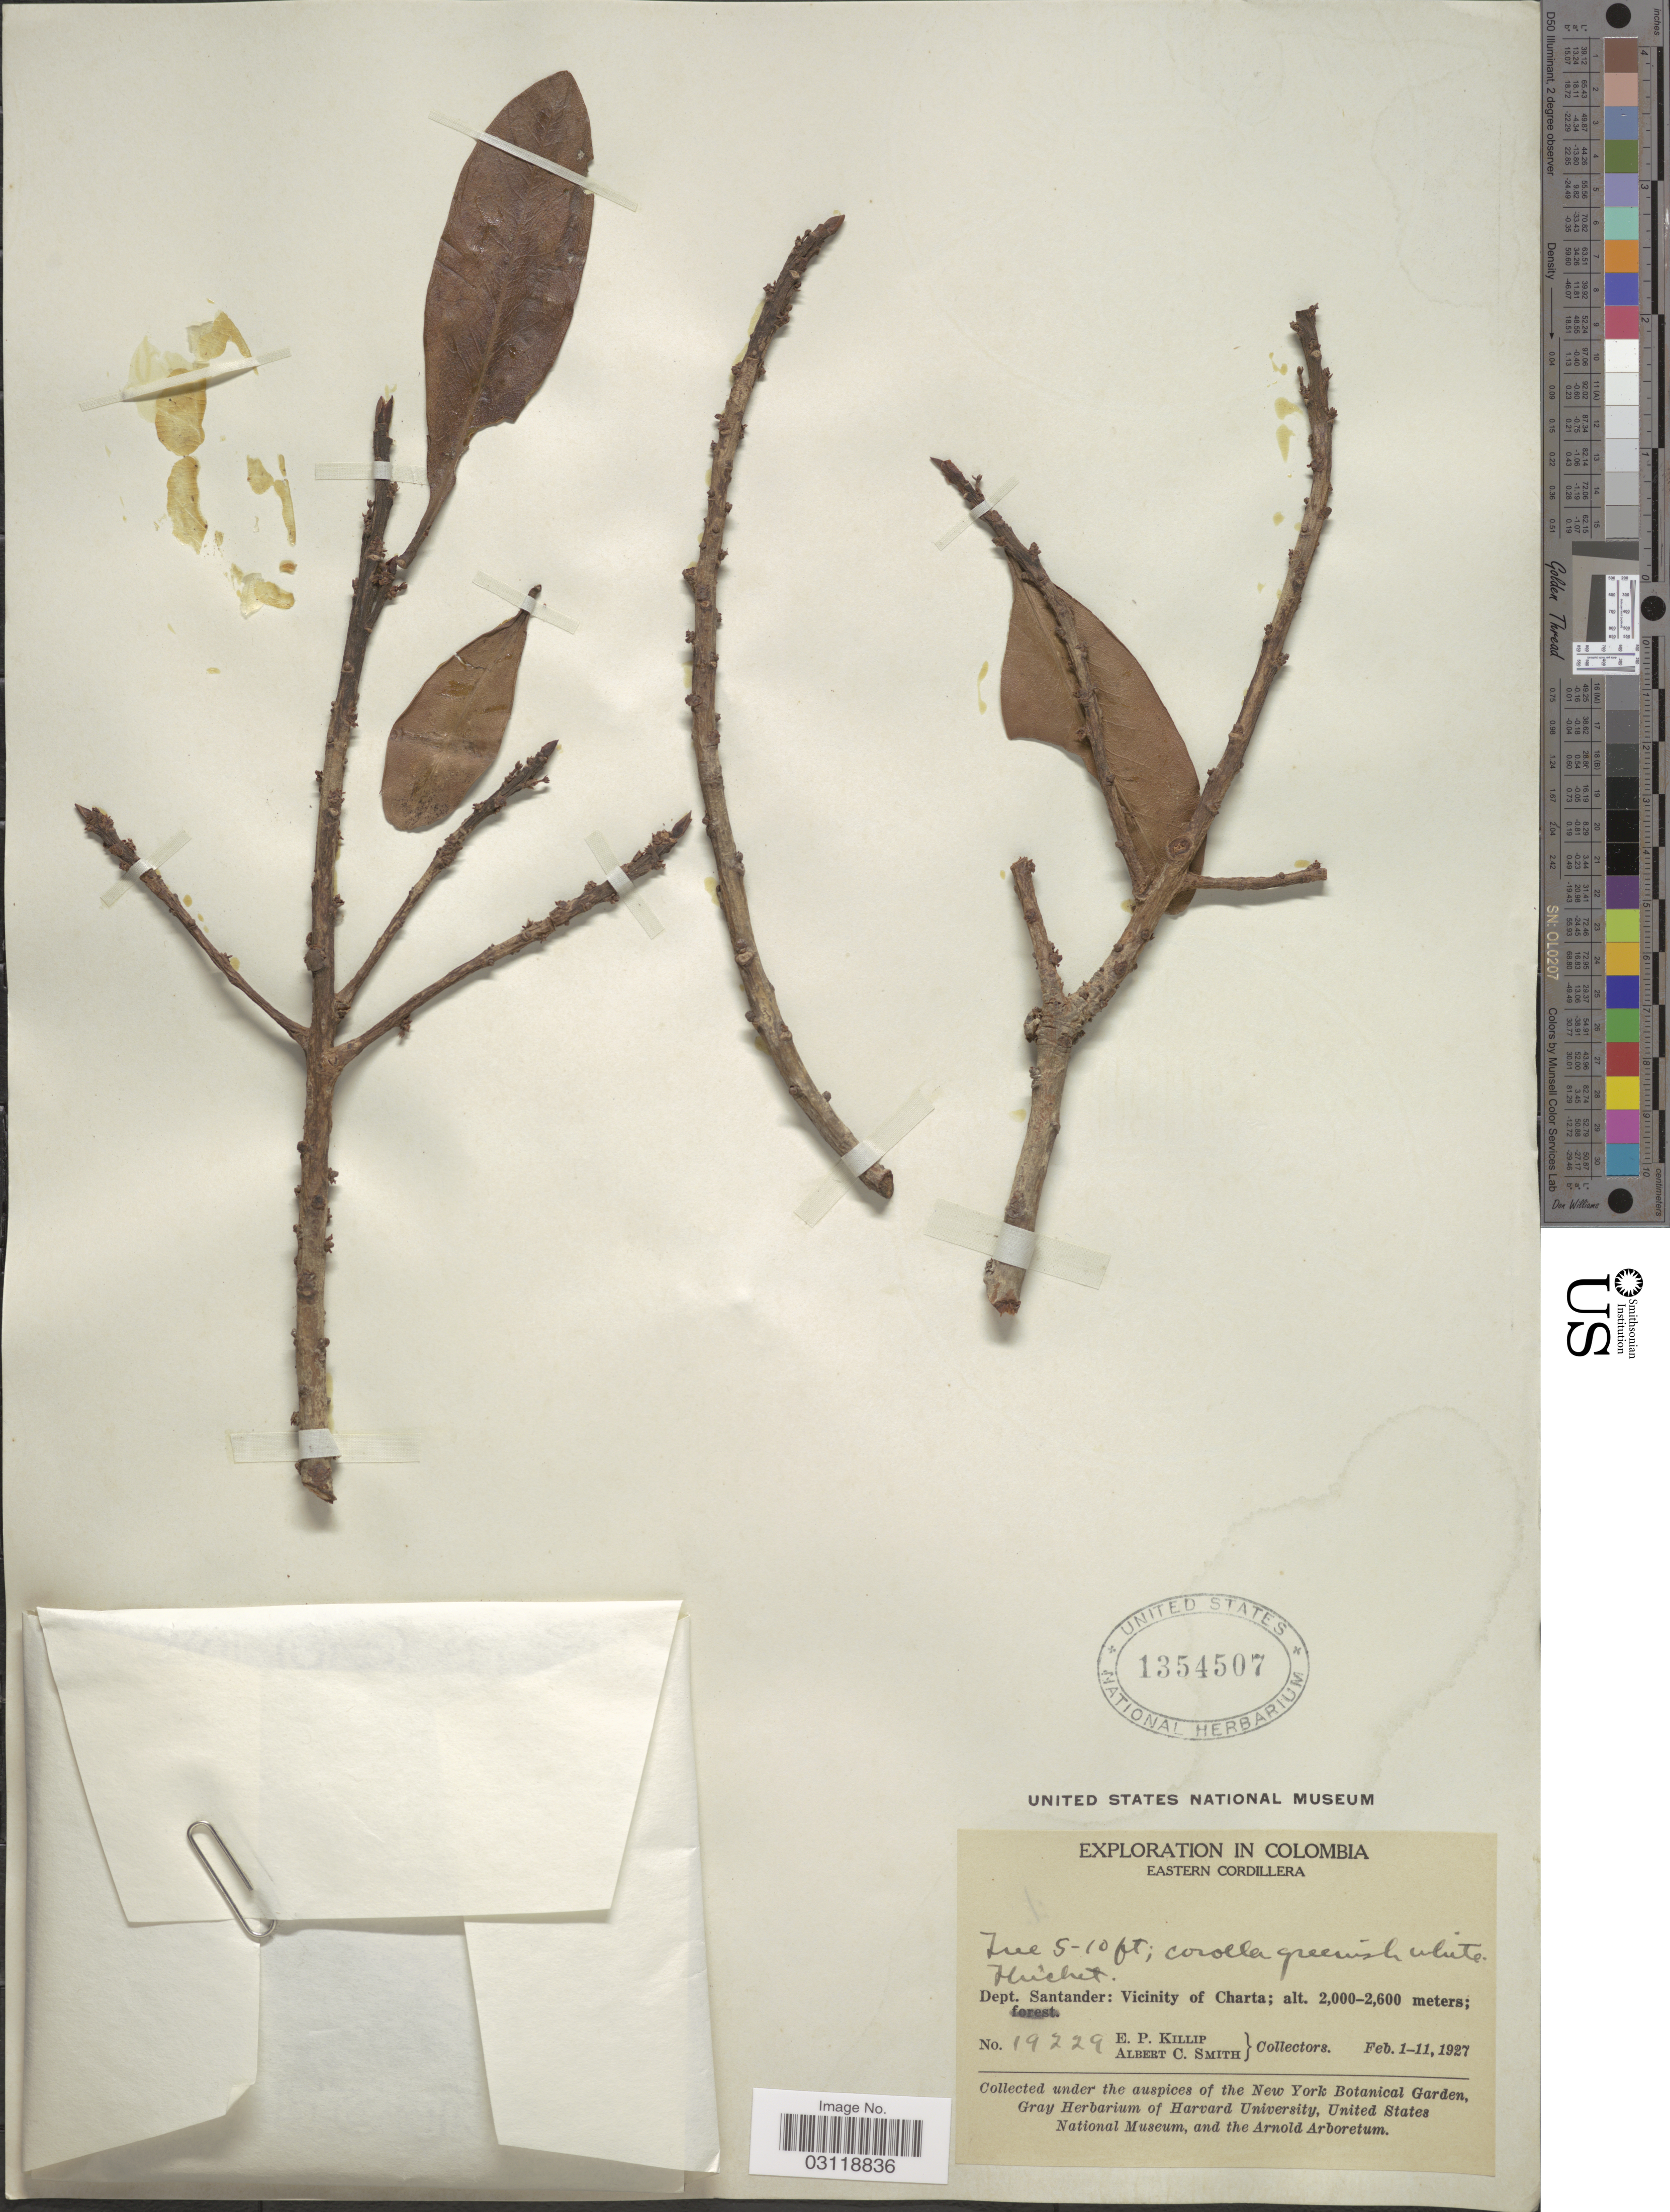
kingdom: Plantae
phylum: Tracheophyta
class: Magnoliopsida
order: Ericales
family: Primulaceae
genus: Rapanea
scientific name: Rapanea sp.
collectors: E. P. Killip & A. C. Smith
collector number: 19229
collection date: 1927-02-01/1927-02-11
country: Colombia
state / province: Santander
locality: Eastern Cordillera. Dept. Santander: Vicinity of Charta.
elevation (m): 2000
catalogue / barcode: US 1354507